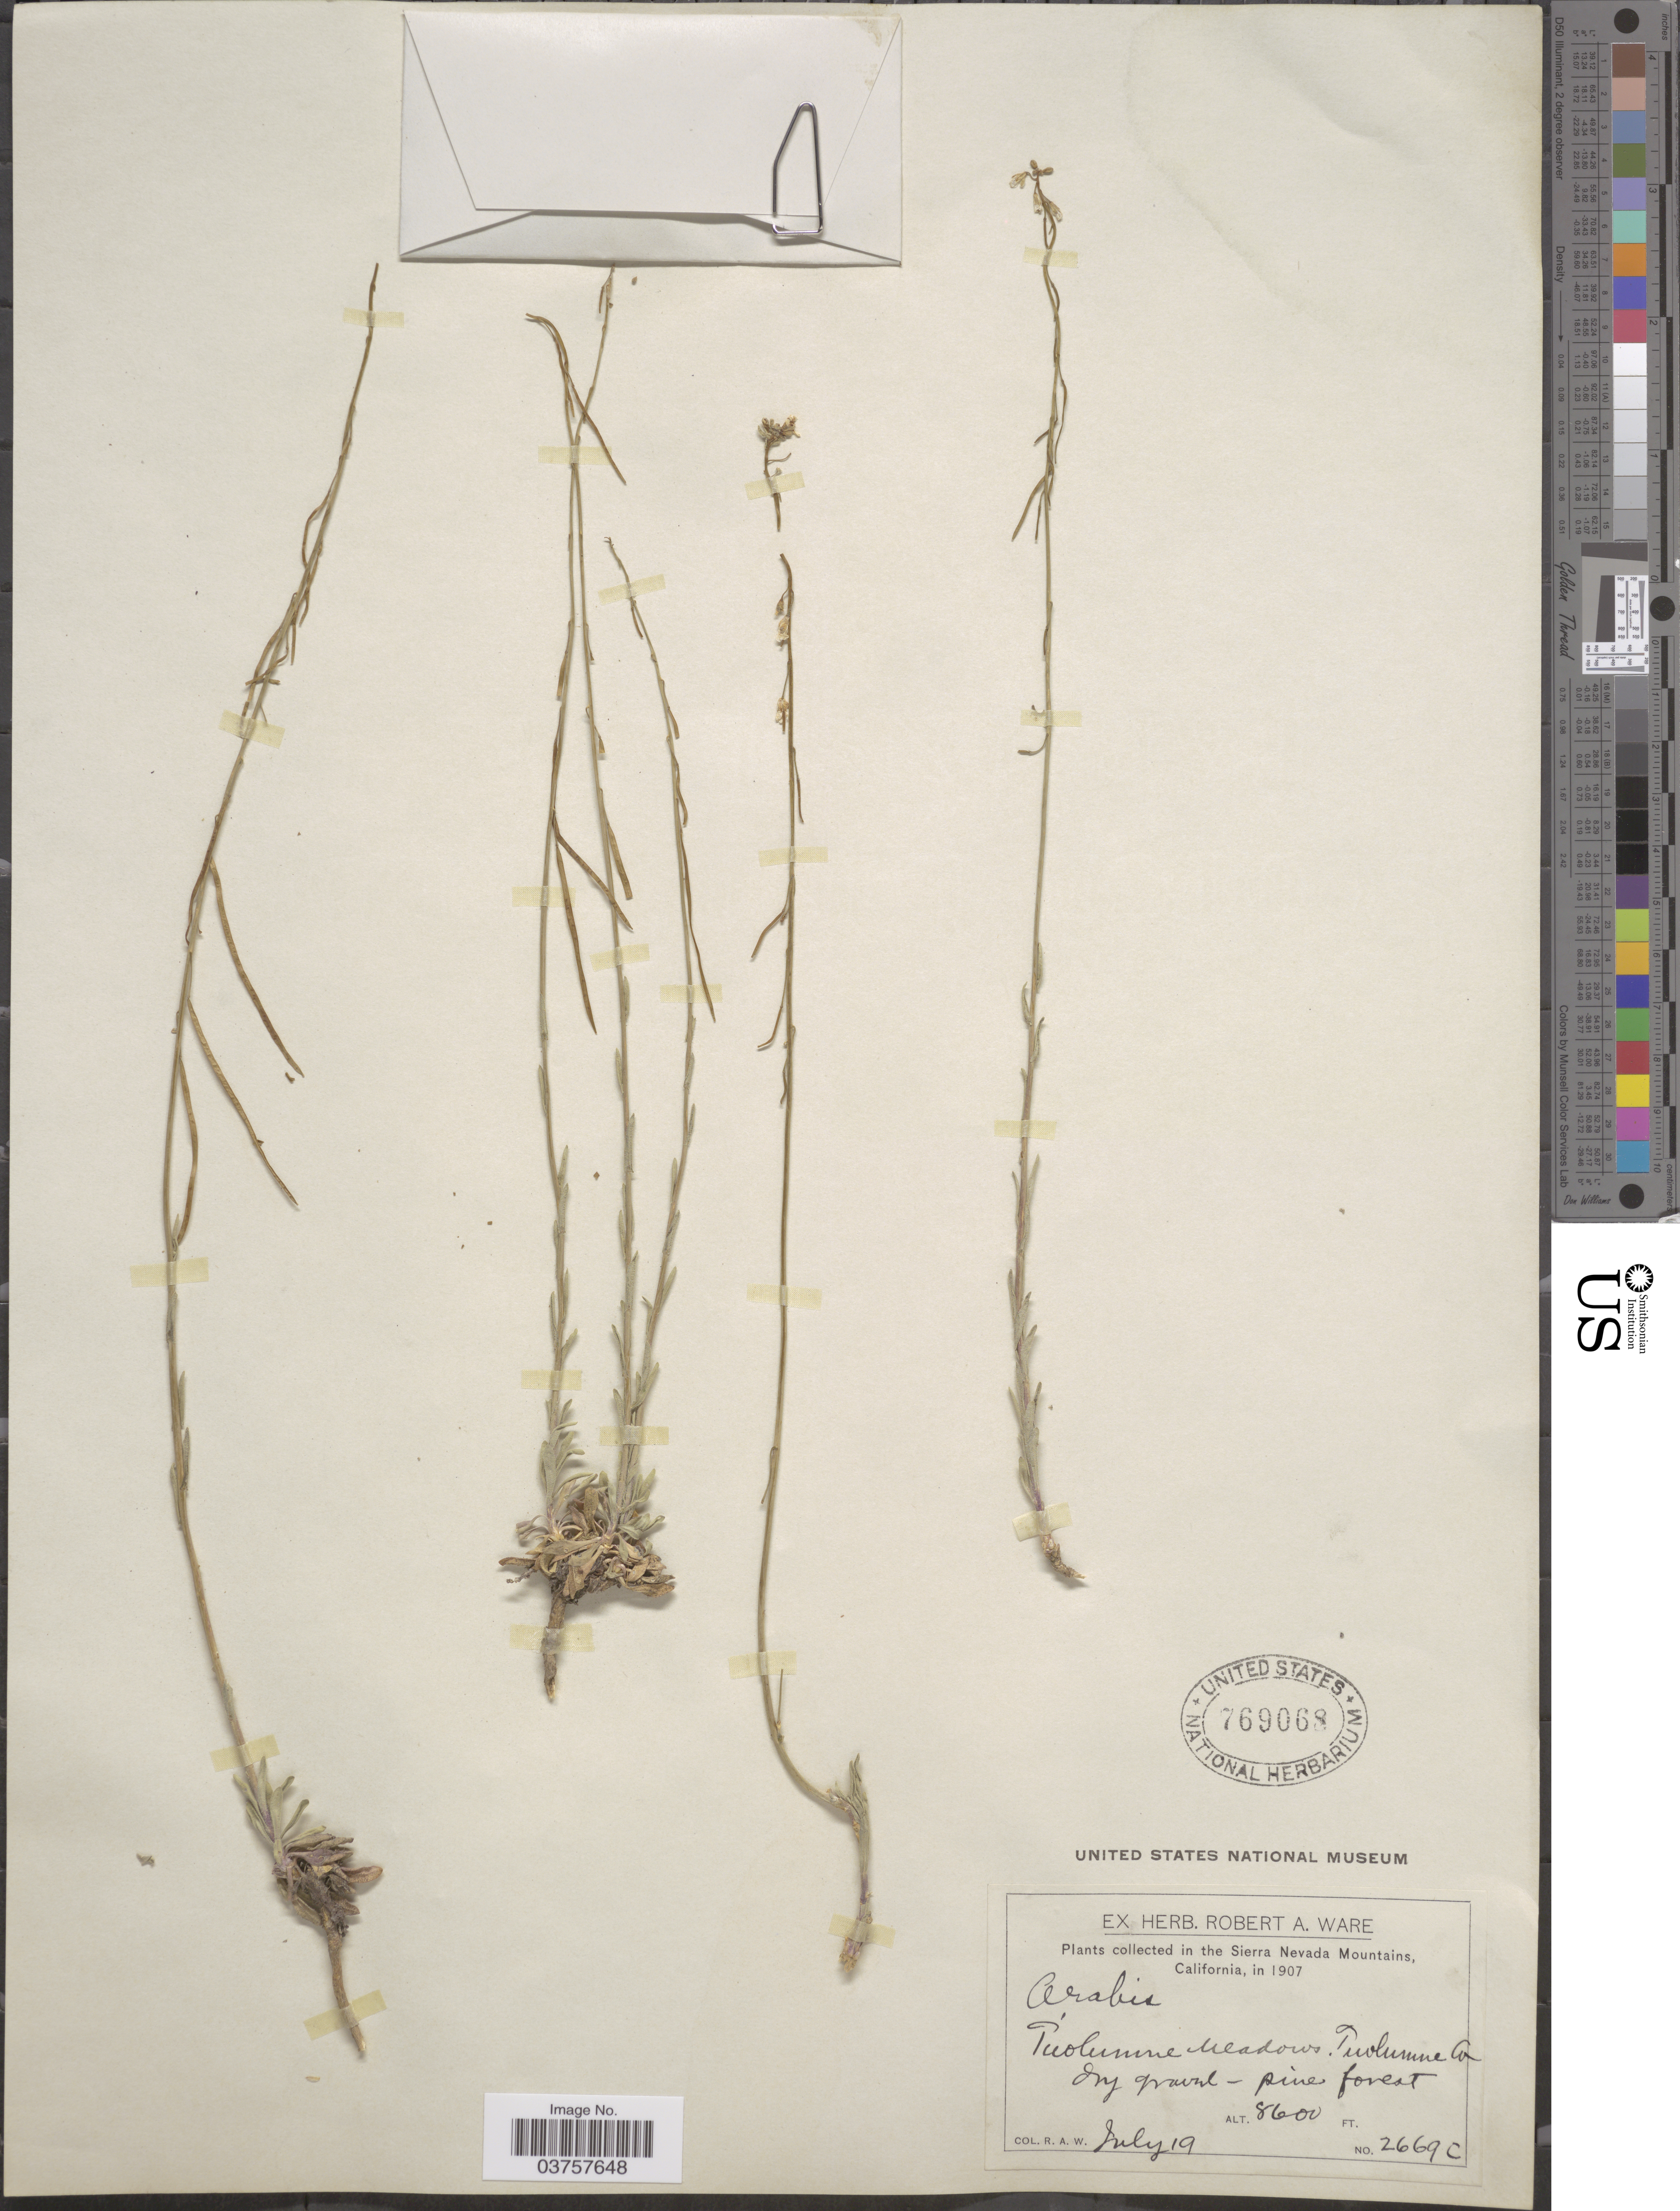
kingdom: Plantae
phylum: Tracheophyta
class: Magnoliopsida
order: Brassicales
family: Brassicaceae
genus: Arabis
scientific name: Arabis holboellii var. retrofracta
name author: Rydb.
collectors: R. Ware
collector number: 2669c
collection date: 1907-07-19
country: United States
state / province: California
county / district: Tuolumne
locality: In the Sierra Nevada Mountains. Tuolumne Meadows. Tuolumne Co.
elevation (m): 2621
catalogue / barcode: US 769068